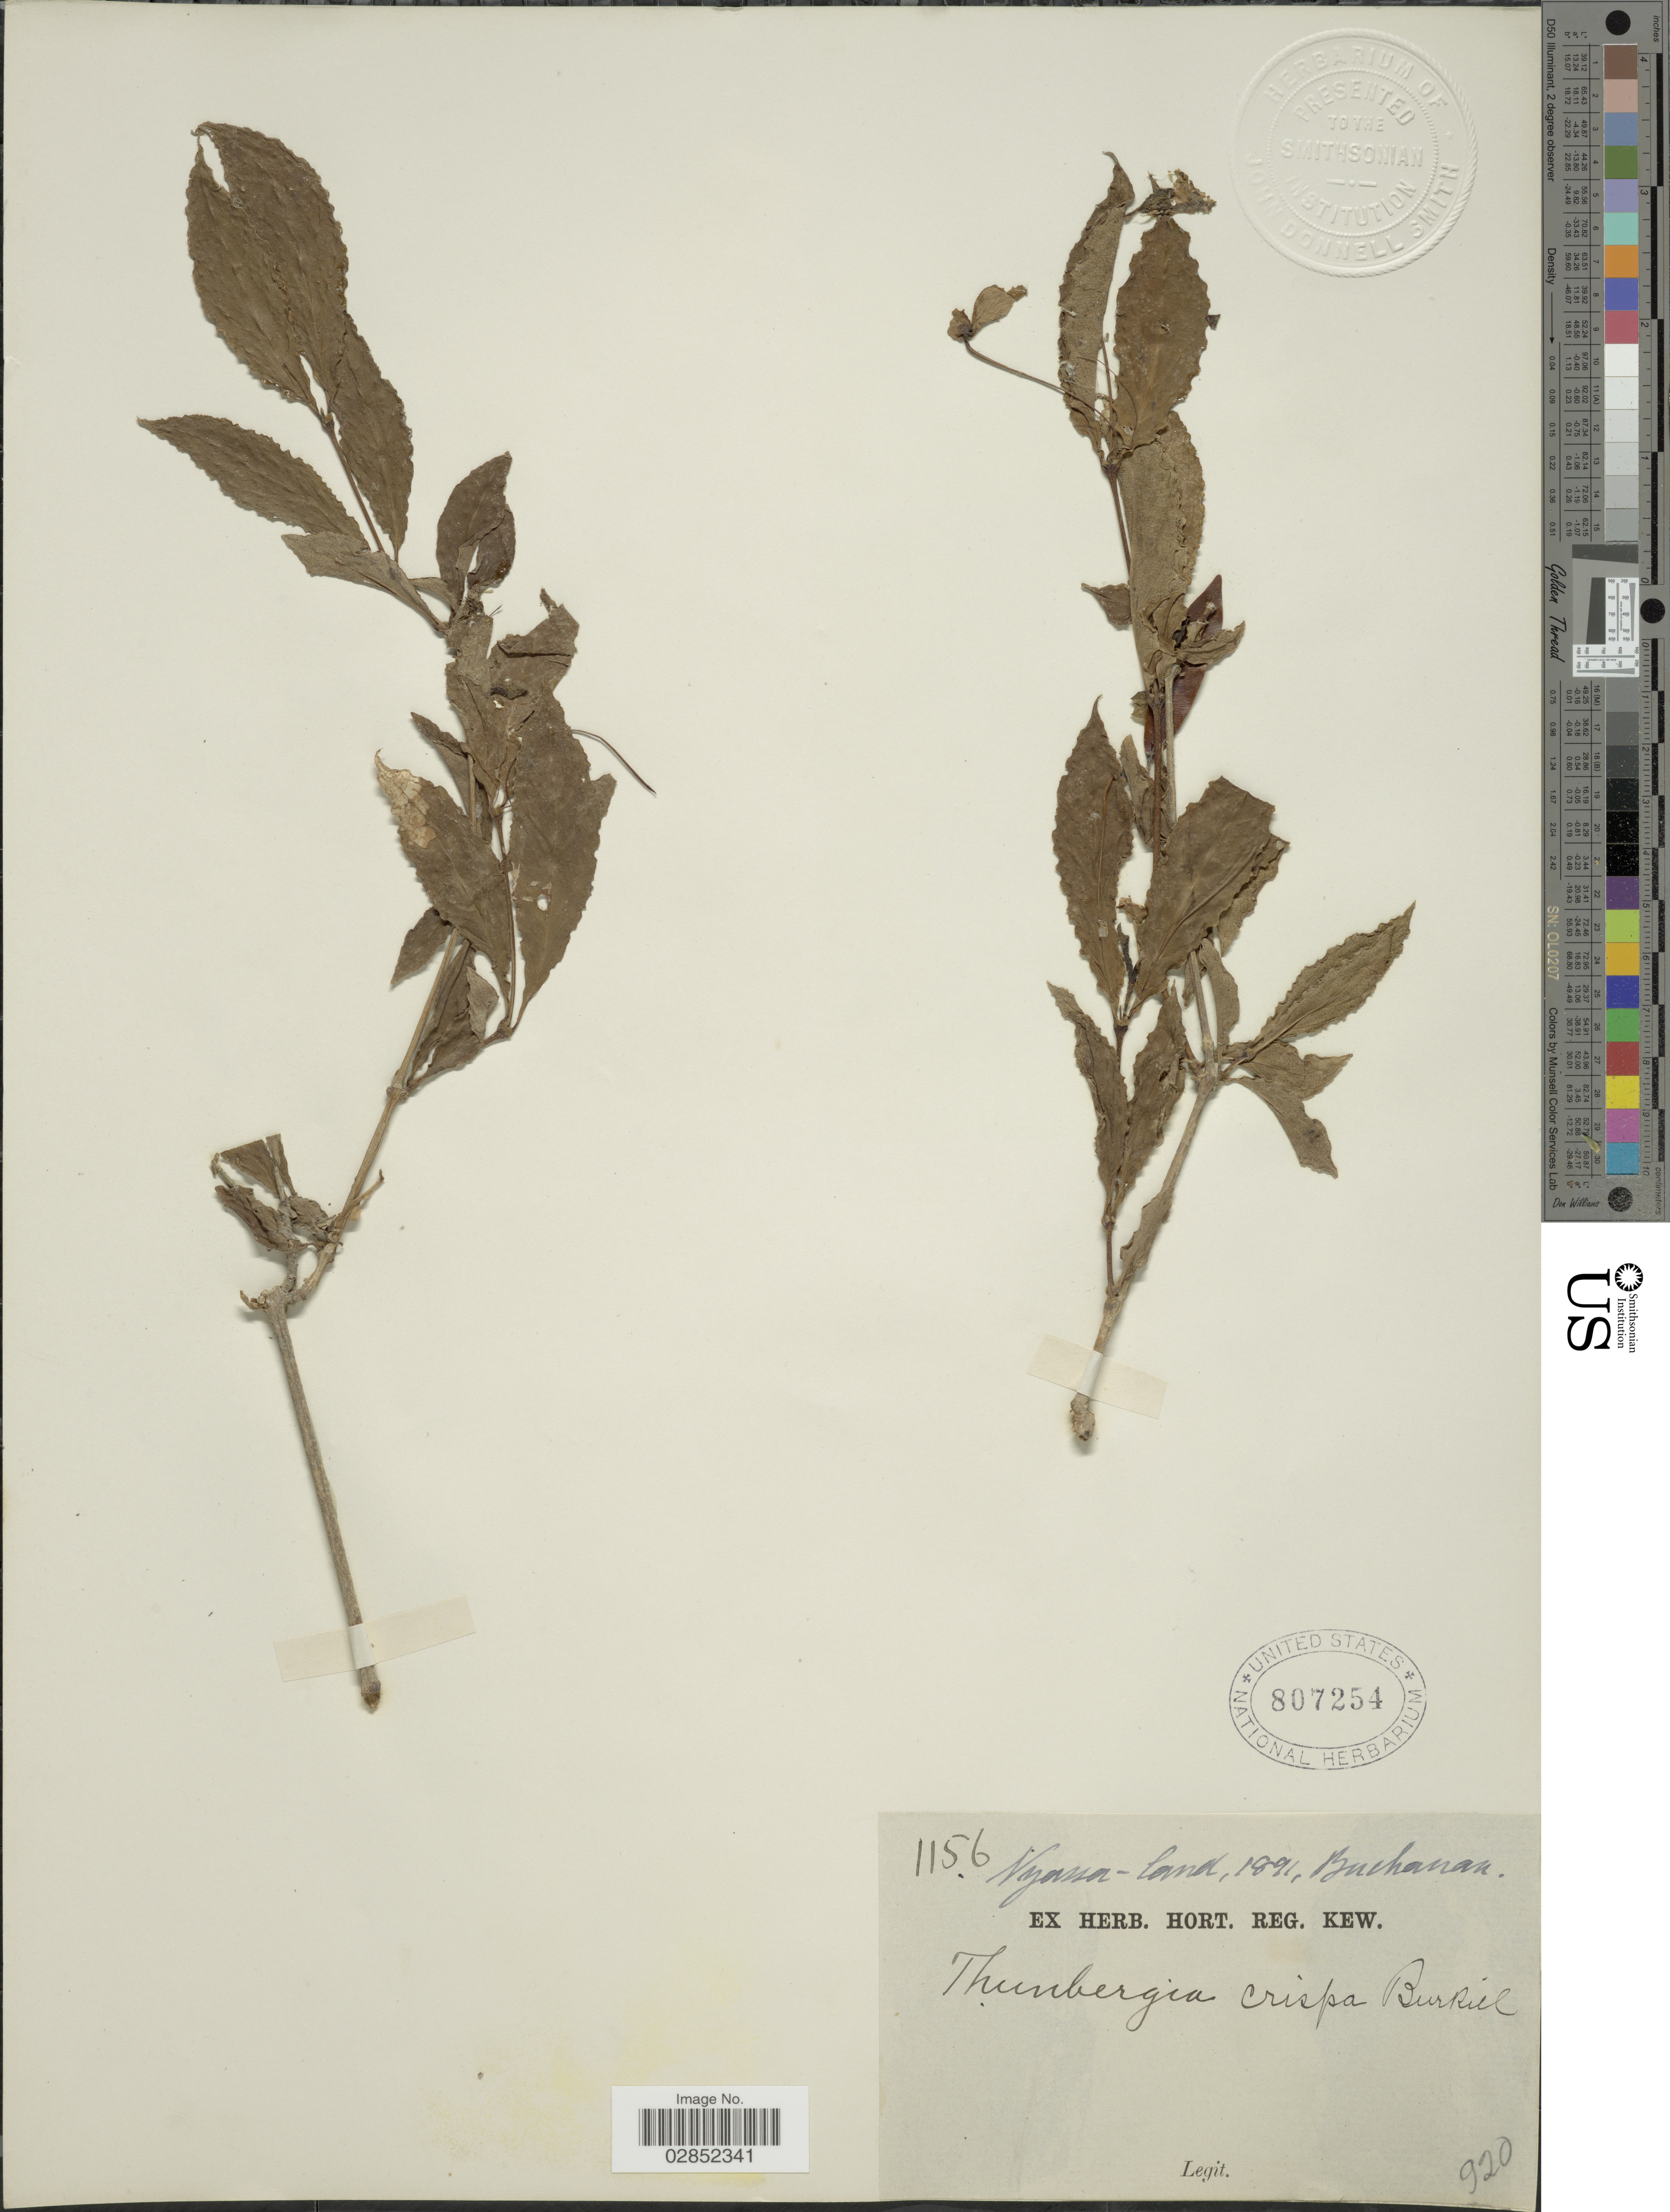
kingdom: Plantae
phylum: Tracheophyta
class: Magnoliopsida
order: Lamiales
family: Acanthaceae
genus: Thunbergia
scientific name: Thunbergia crispa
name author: Burkill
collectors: -. Buchanan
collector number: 1156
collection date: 1891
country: Malawi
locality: Nyassa-land.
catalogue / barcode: US 807254